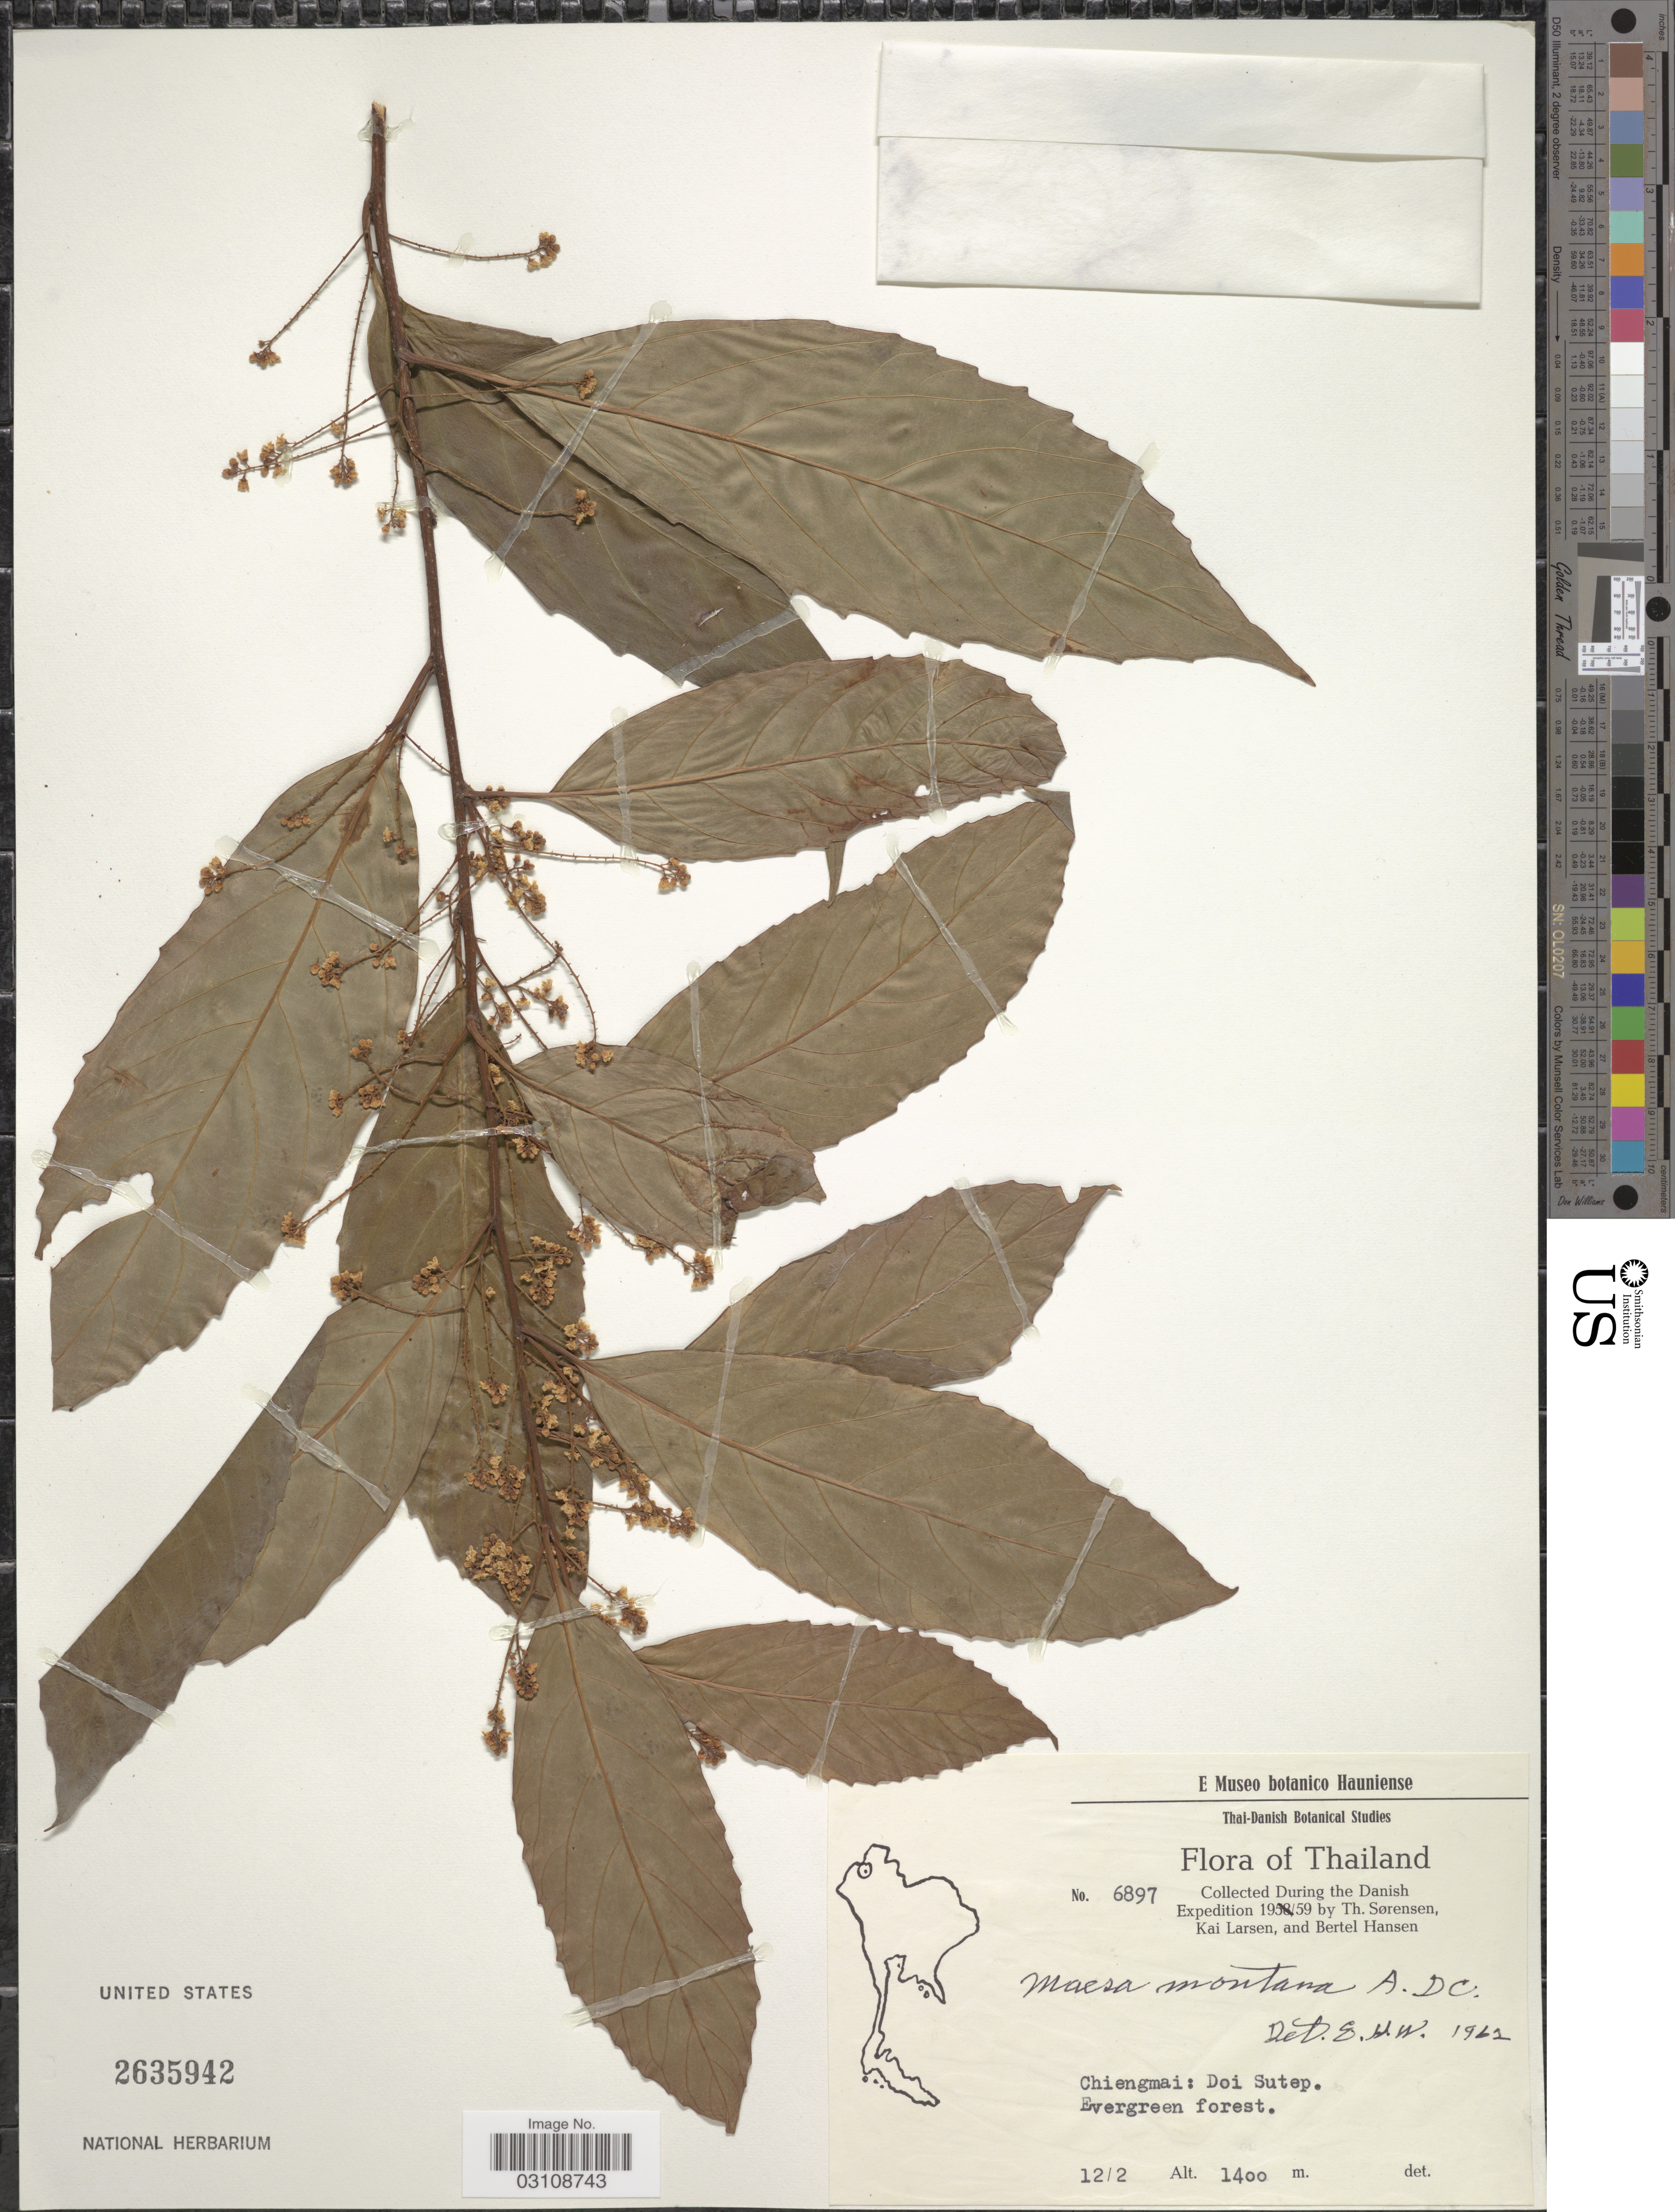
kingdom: Plantae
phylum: Tracheophyta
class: Magnoliopsida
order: Ericales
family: Primulaceae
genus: Maesa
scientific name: Maesa montana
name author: A. DC.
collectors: T. Sorensen, K. Larsen & B. Hansen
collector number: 6897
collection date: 1959-02-12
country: Thailand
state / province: Chiang Mai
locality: Chiengmai: Doi Sutep.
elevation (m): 1400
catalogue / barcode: US 2635942